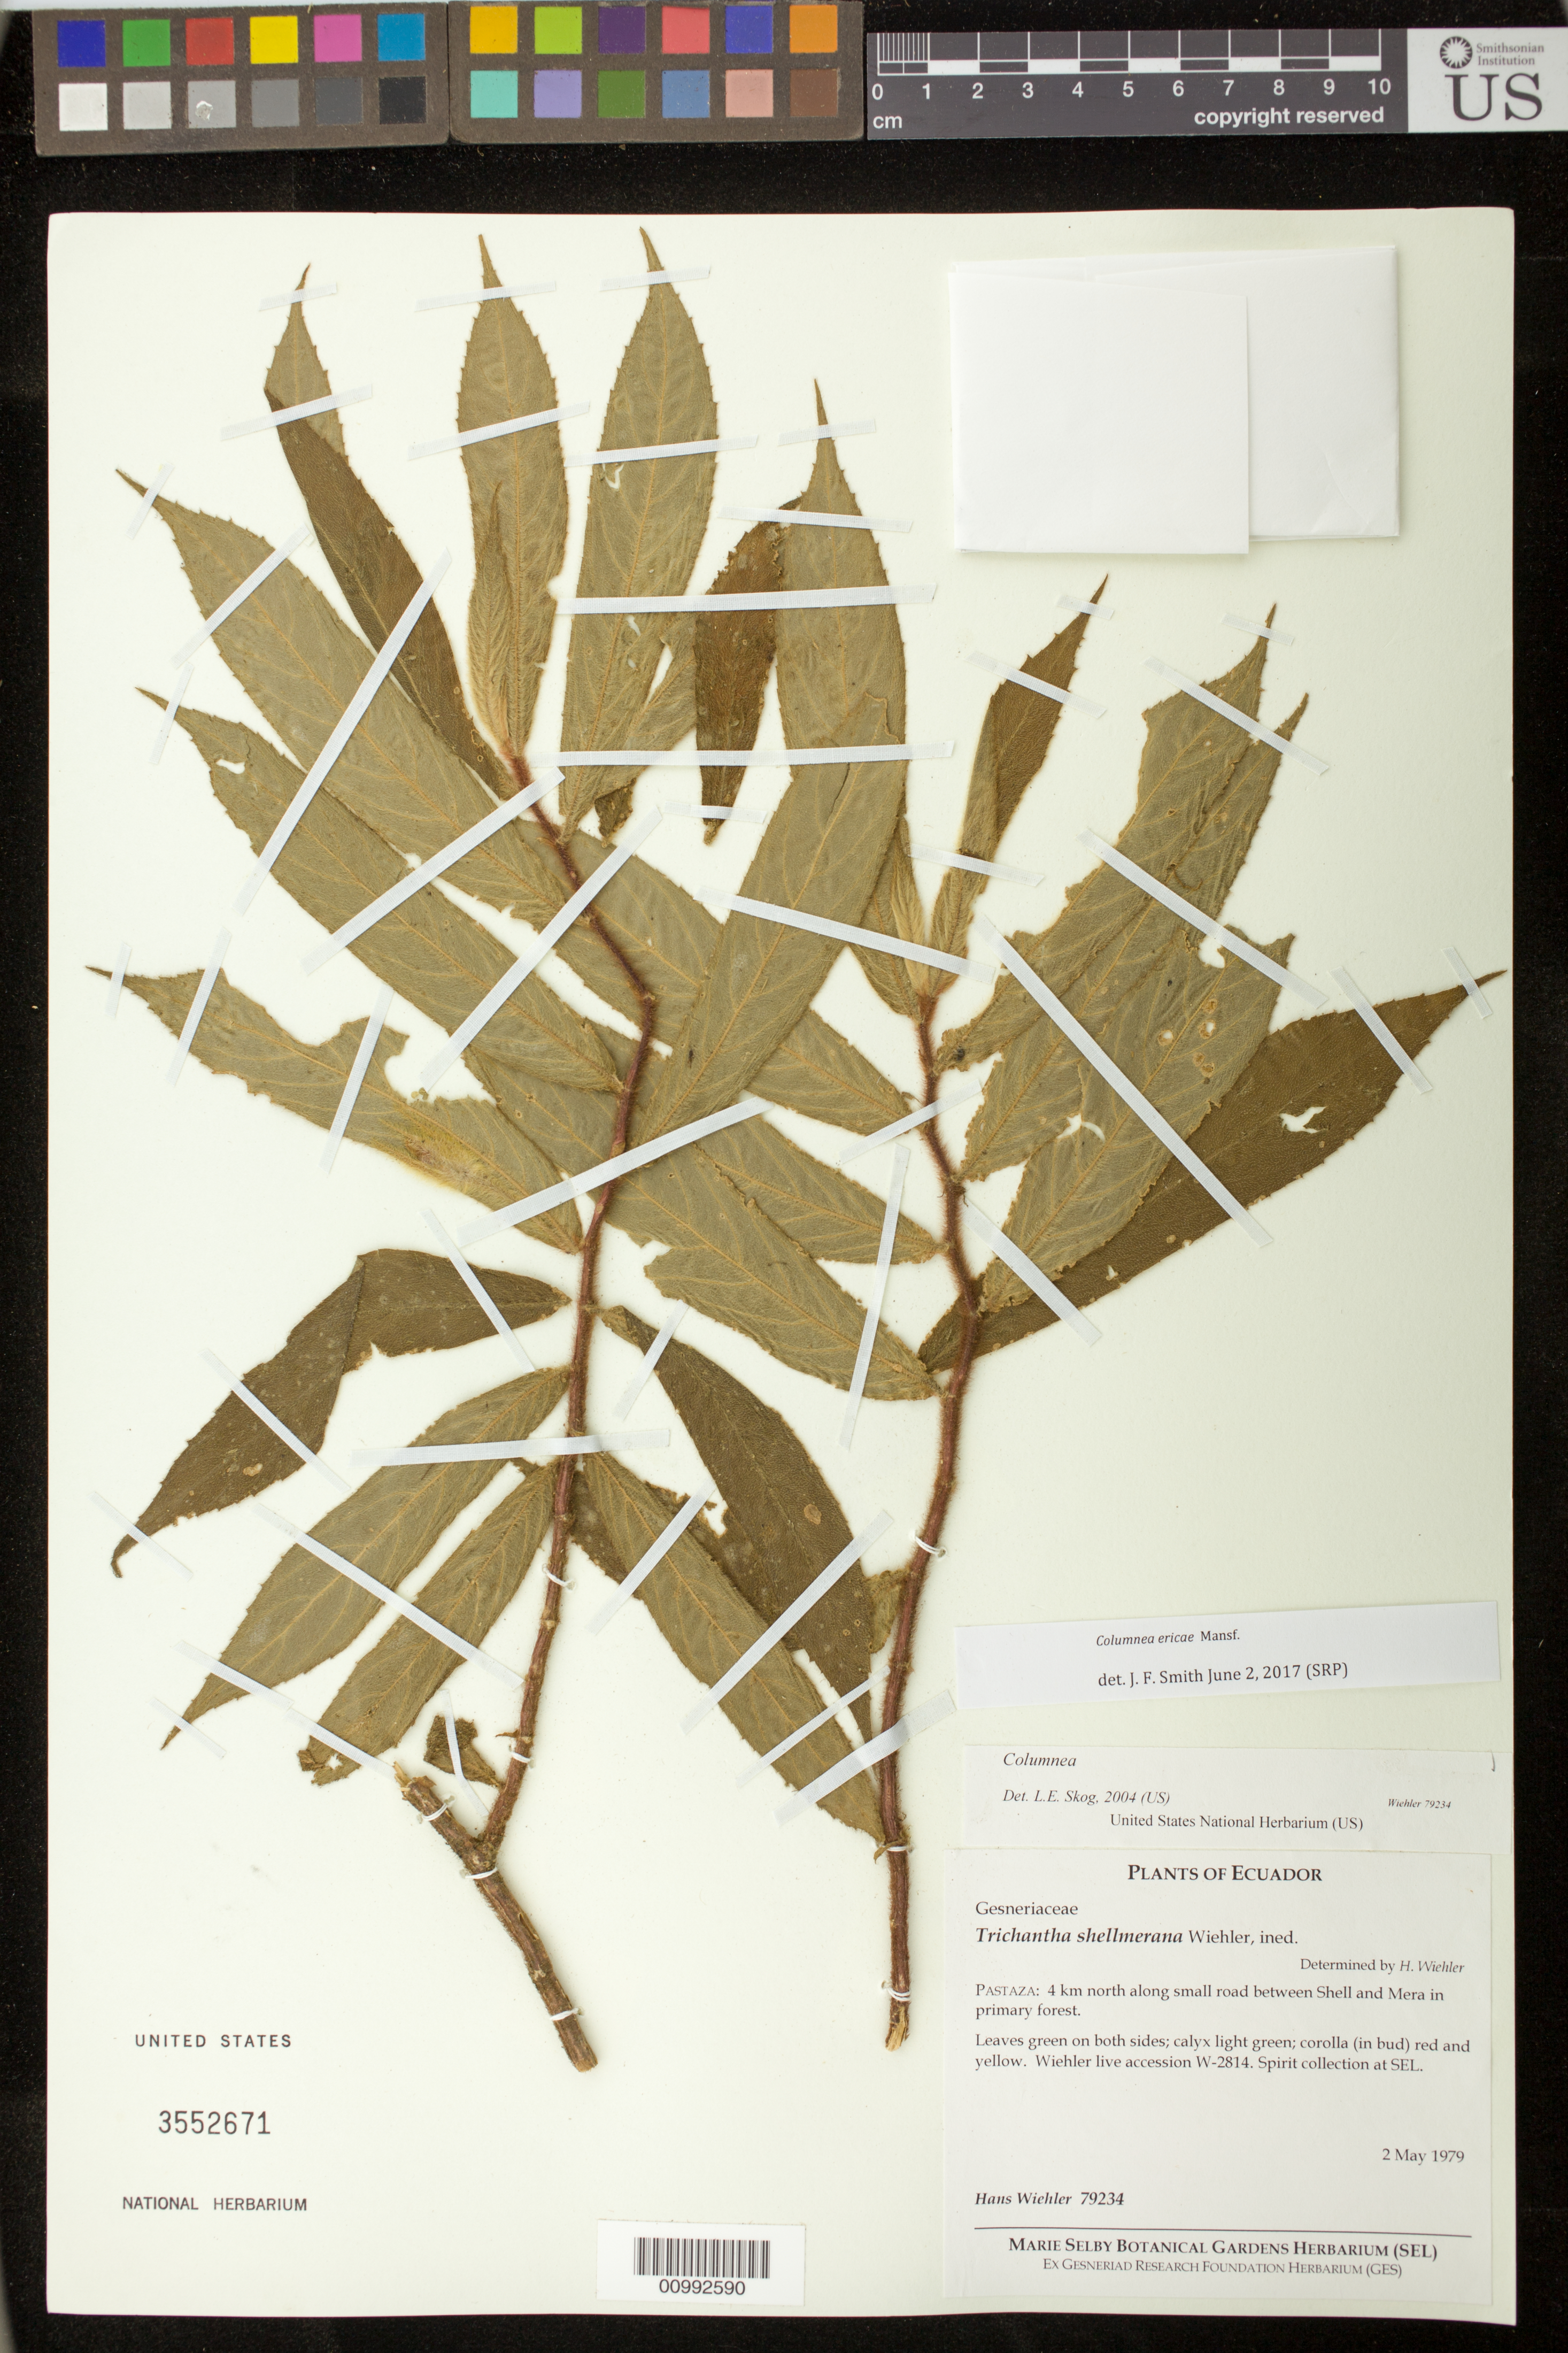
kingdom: Plantae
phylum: Tracheophyta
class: Magnoliopsida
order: Lamiales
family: Gesneriaceae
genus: Columnea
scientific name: Columnea ericae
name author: Mansf.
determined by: Smith, J. F.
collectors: H. J. Wiehler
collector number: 79234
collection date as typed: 02 May 1979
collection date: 1979-05-02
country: Ecuador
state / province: Pastaza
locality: Pastaza: 4 km north along small road between Shell and Mera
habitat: Primary forest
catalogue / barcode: US 3552671